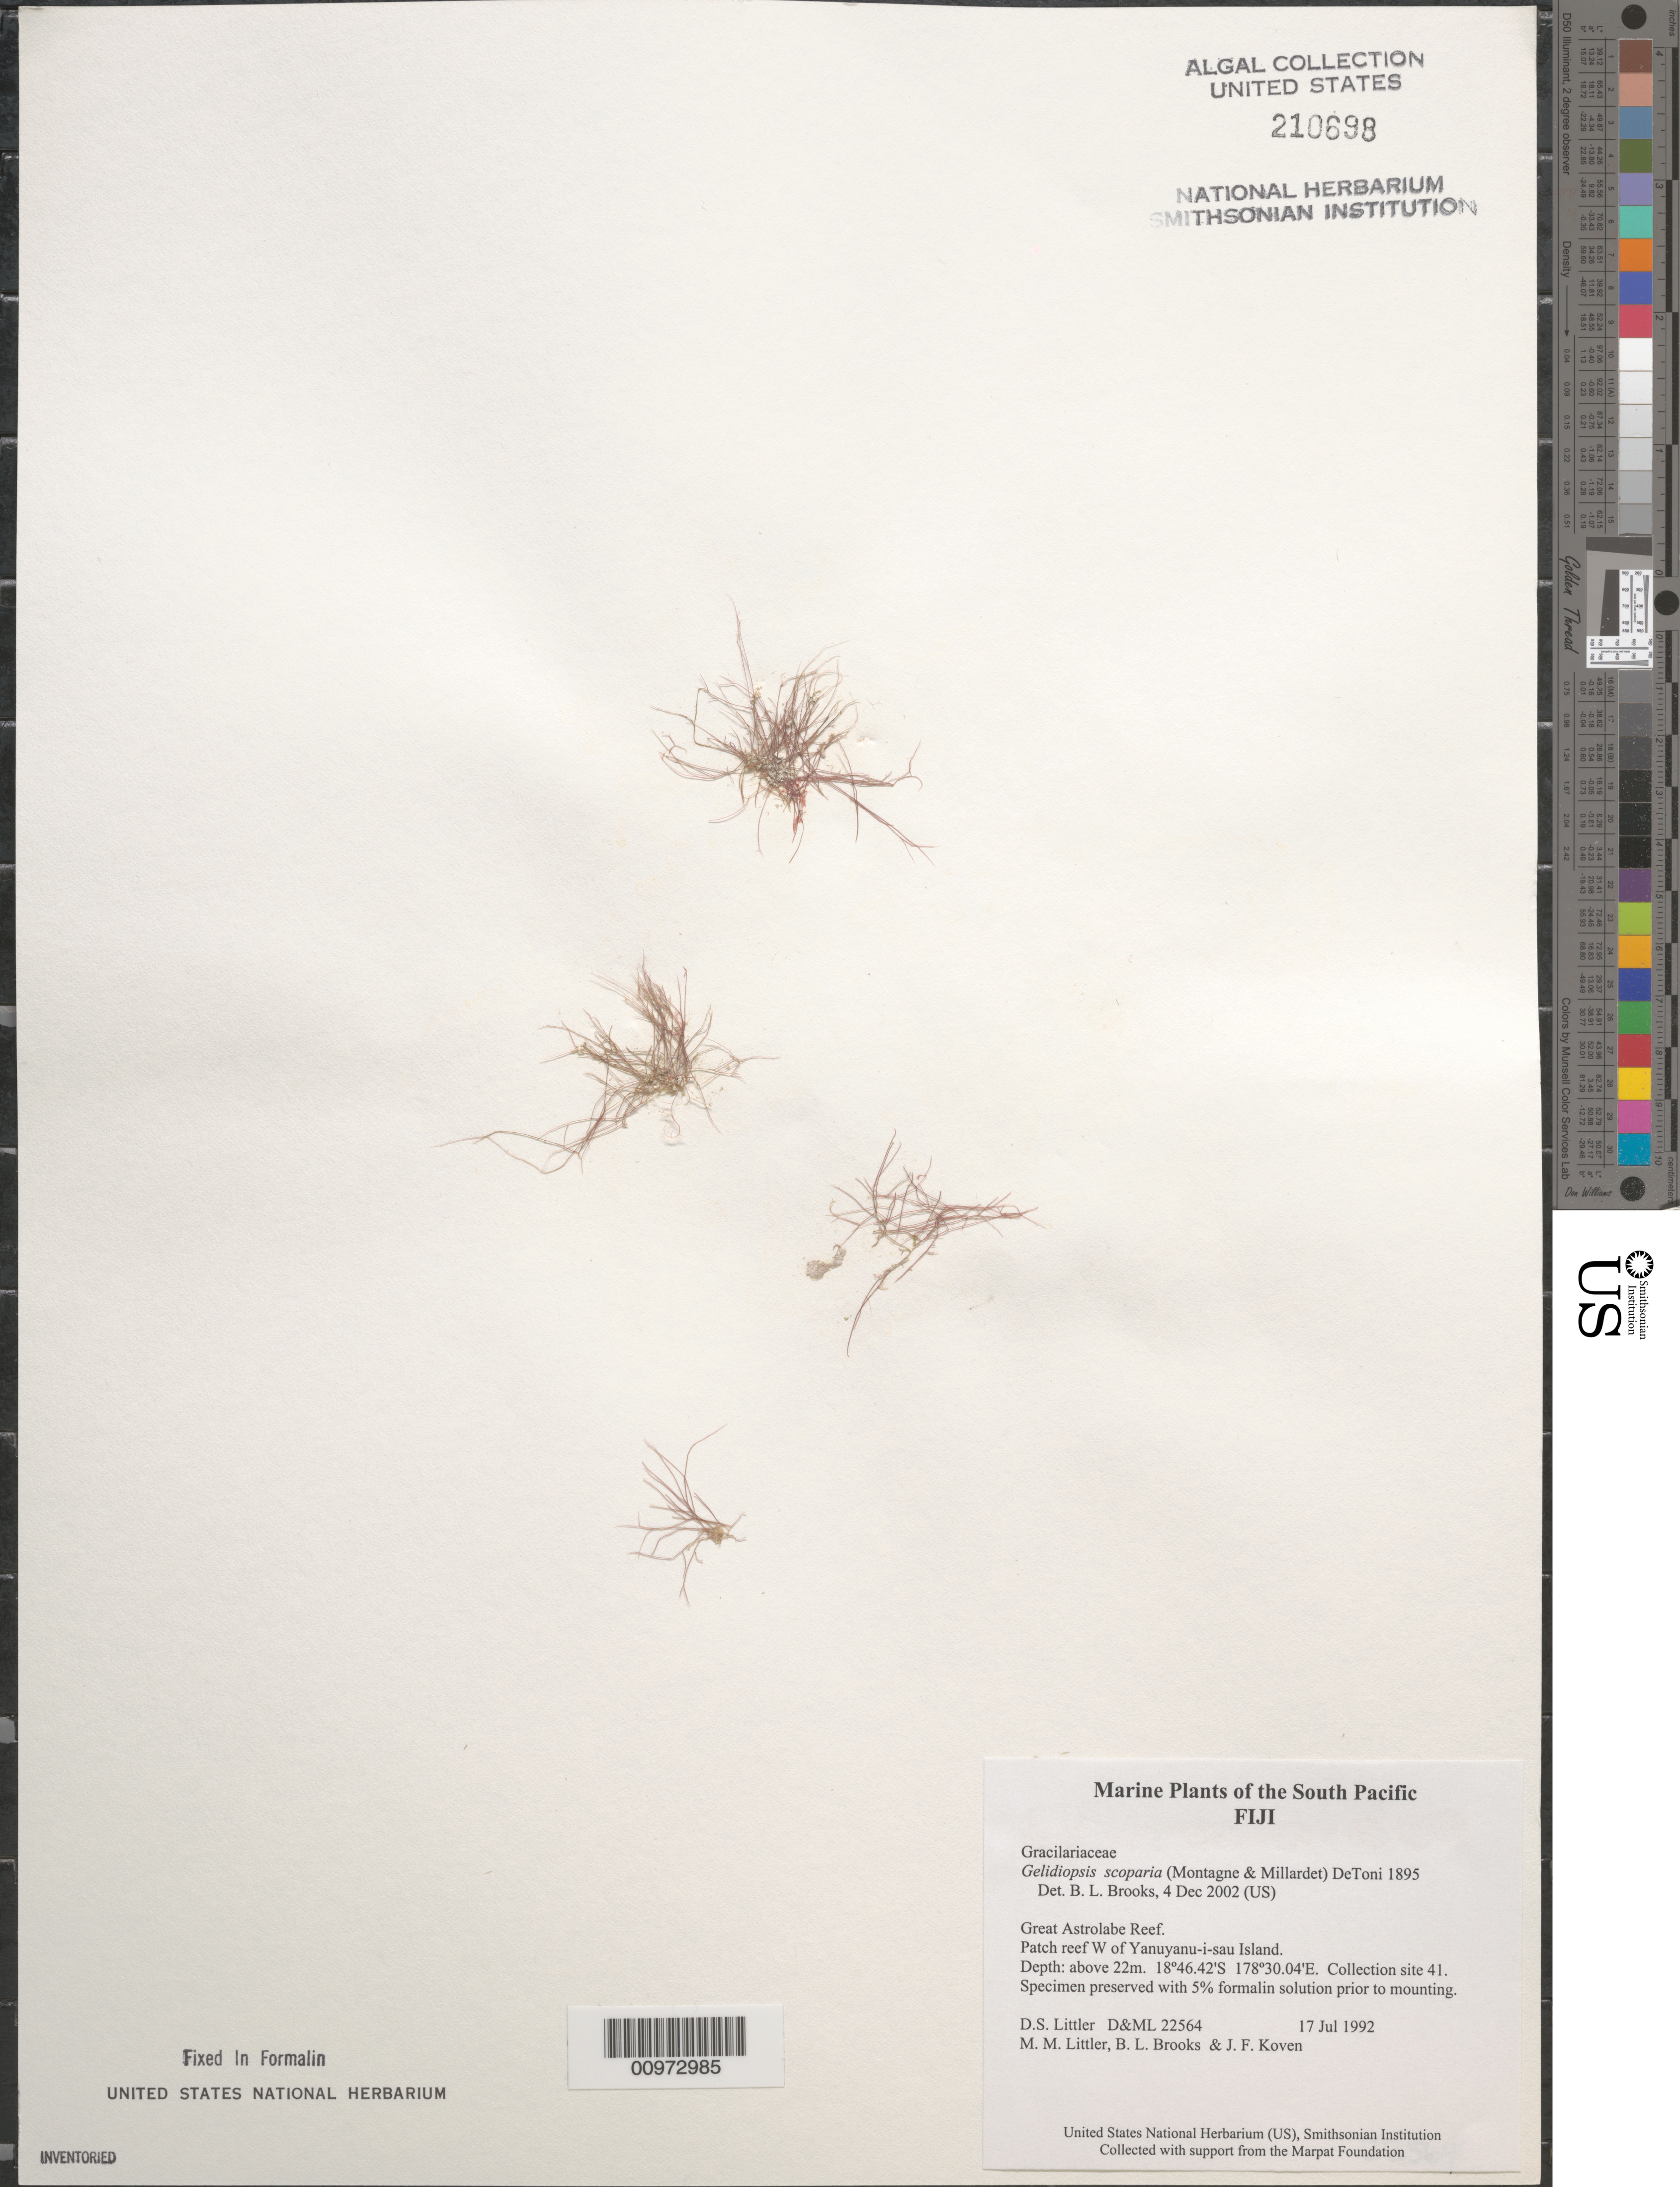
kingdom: Plantae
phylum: Rhodophyta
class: Florideophyceae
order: Rhodymeniales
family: Lomentariaceae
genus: Ceratodictyon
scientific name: Ceratodictyon scoparium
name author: (Mont. & Millardet) R.E. Norris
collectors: D. S. Littler, M. M. Littler, B. Brooks & J. Koven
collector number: D&ML 22564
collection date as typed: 17 Jul 1992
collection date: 1992-07-17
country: Fiji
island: Great Astrolabe Reef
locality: Great Astrolabe Reef, patch reef west of Yanuyanu-i-sau Island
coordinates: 18 46.42'S, 178 30.04'E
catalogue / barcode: US 210698